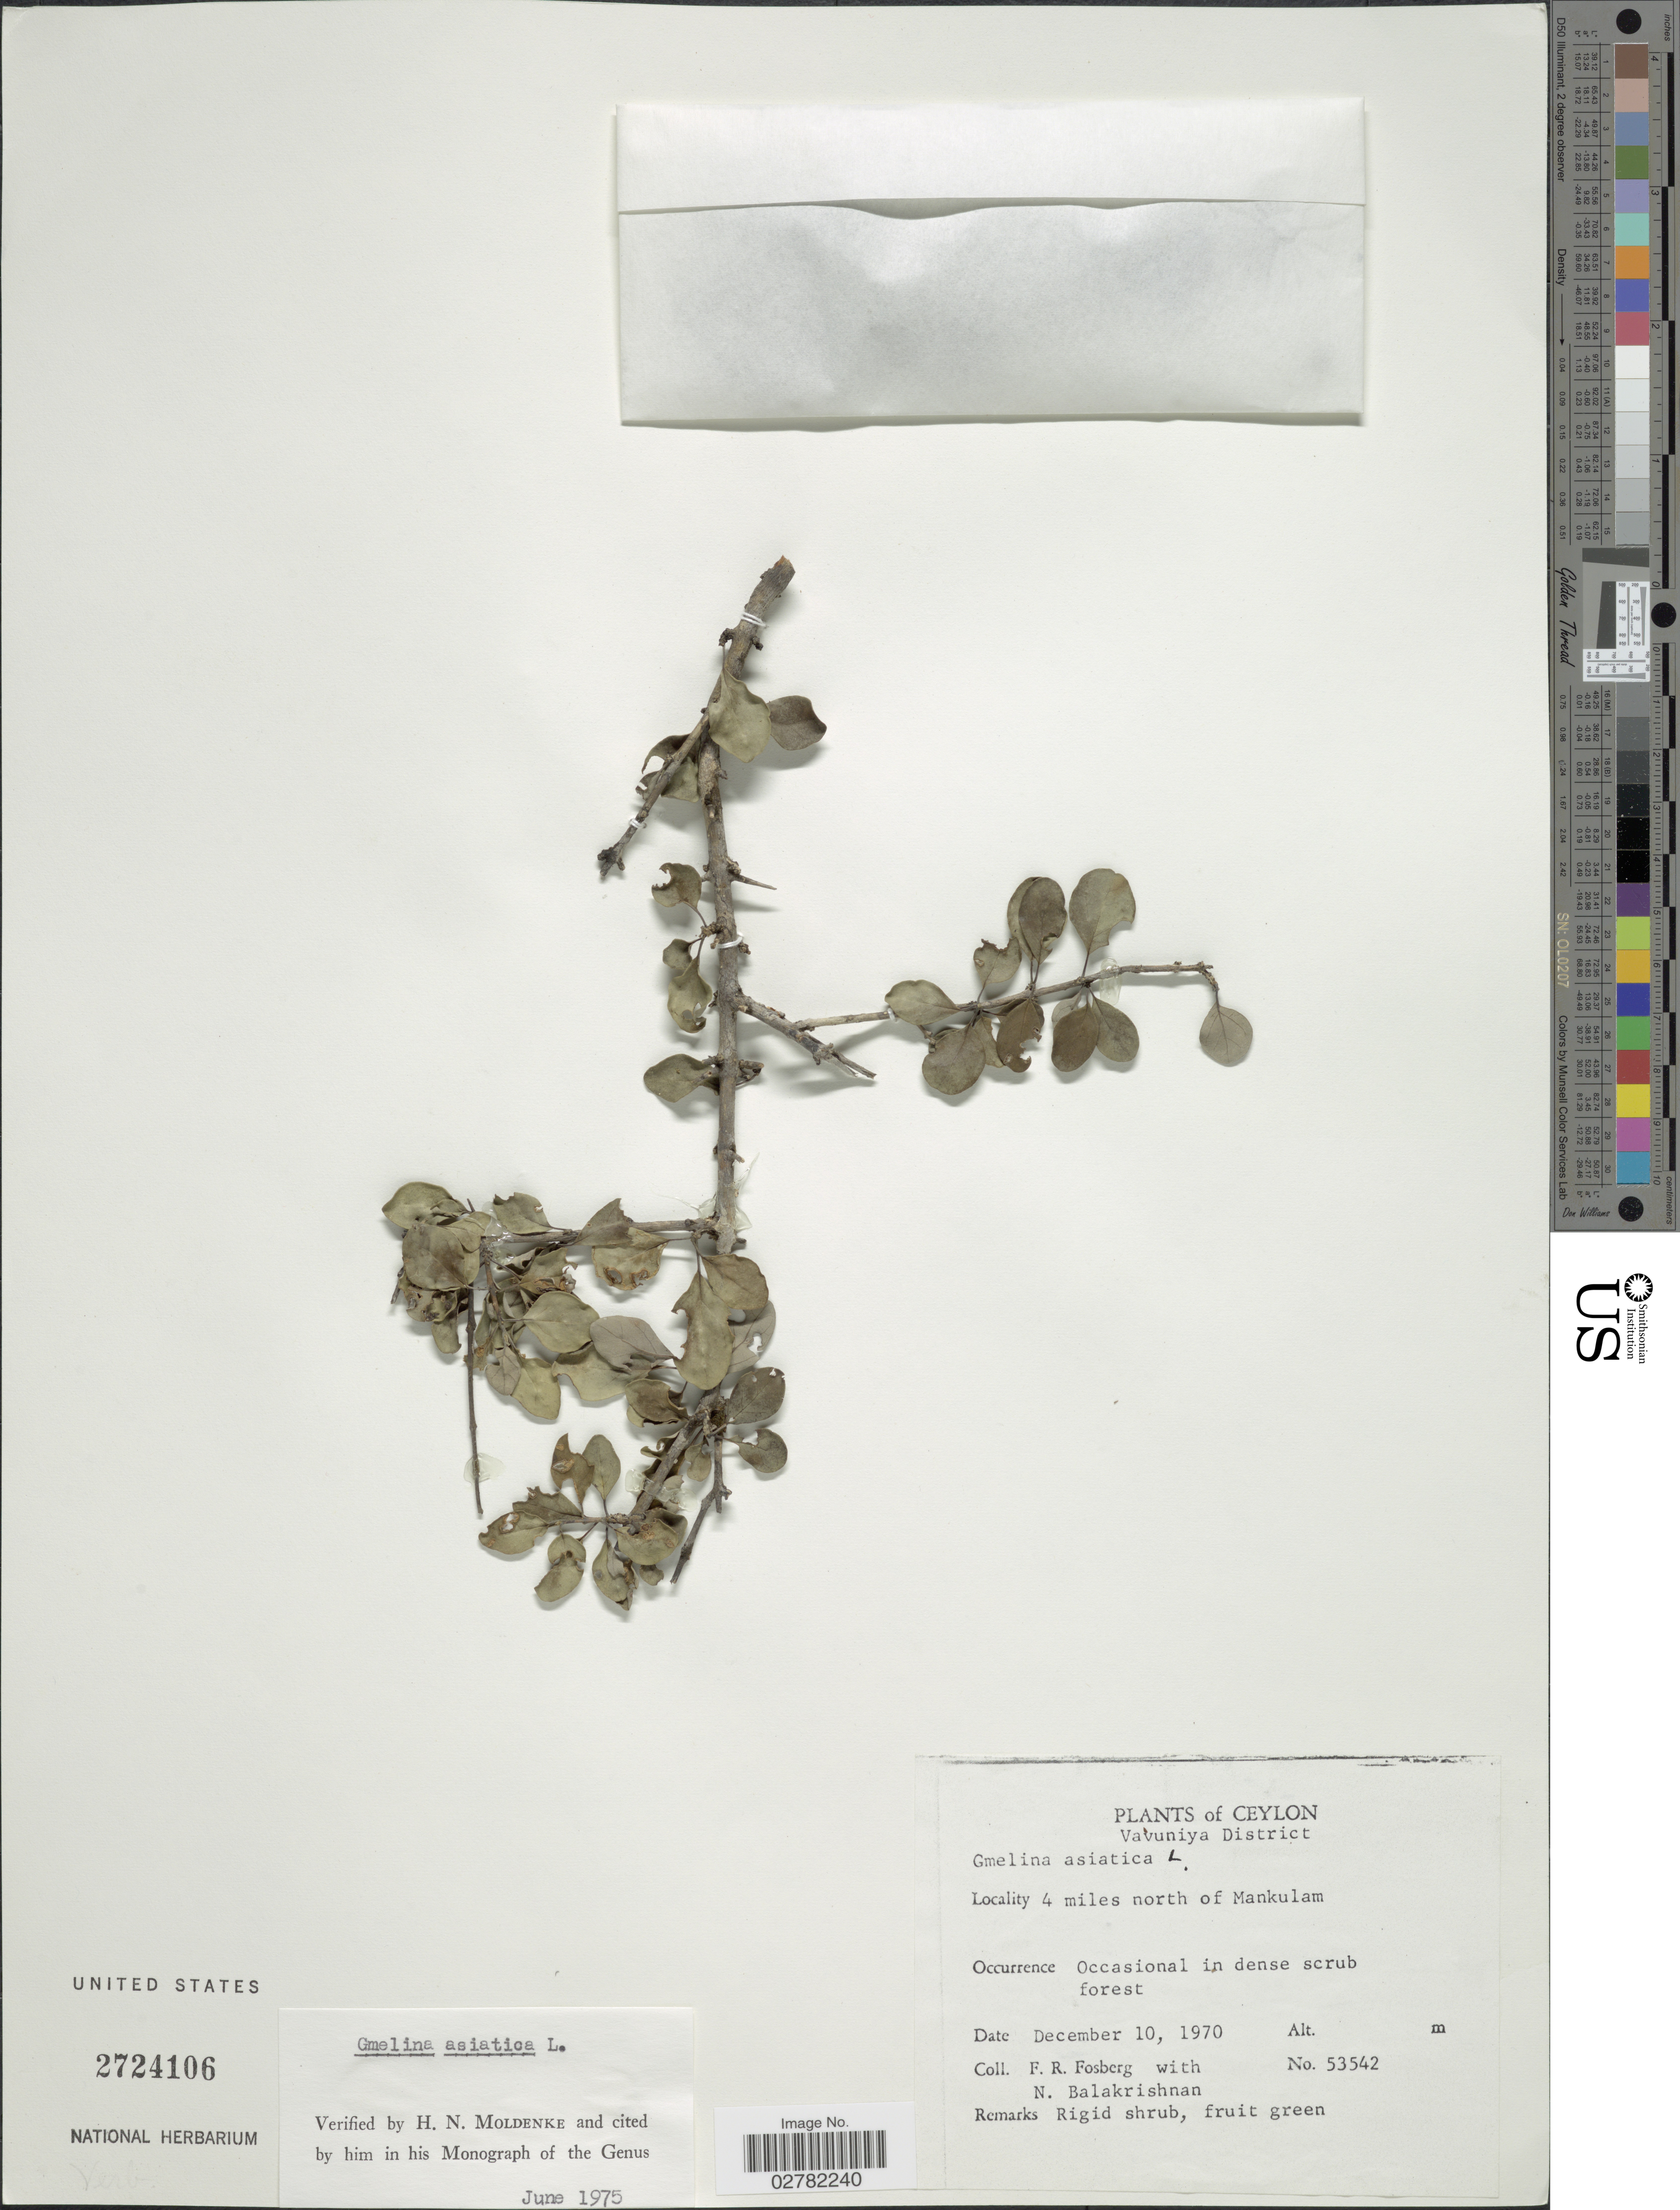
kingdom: Plantae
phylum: Tracheophyta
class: Magnoliopsida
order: Lamiales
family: Lamiaceae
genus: Gmelina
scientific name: Gmelina asiatica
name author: L.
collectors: F. R. Fosberg & N. Balakrishnan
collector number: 53542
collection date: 1970-12-10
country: Sri Lanka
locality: Ceylon. Vavuniya District. 4 miles north of Mankulam.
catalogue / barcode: US 2724106